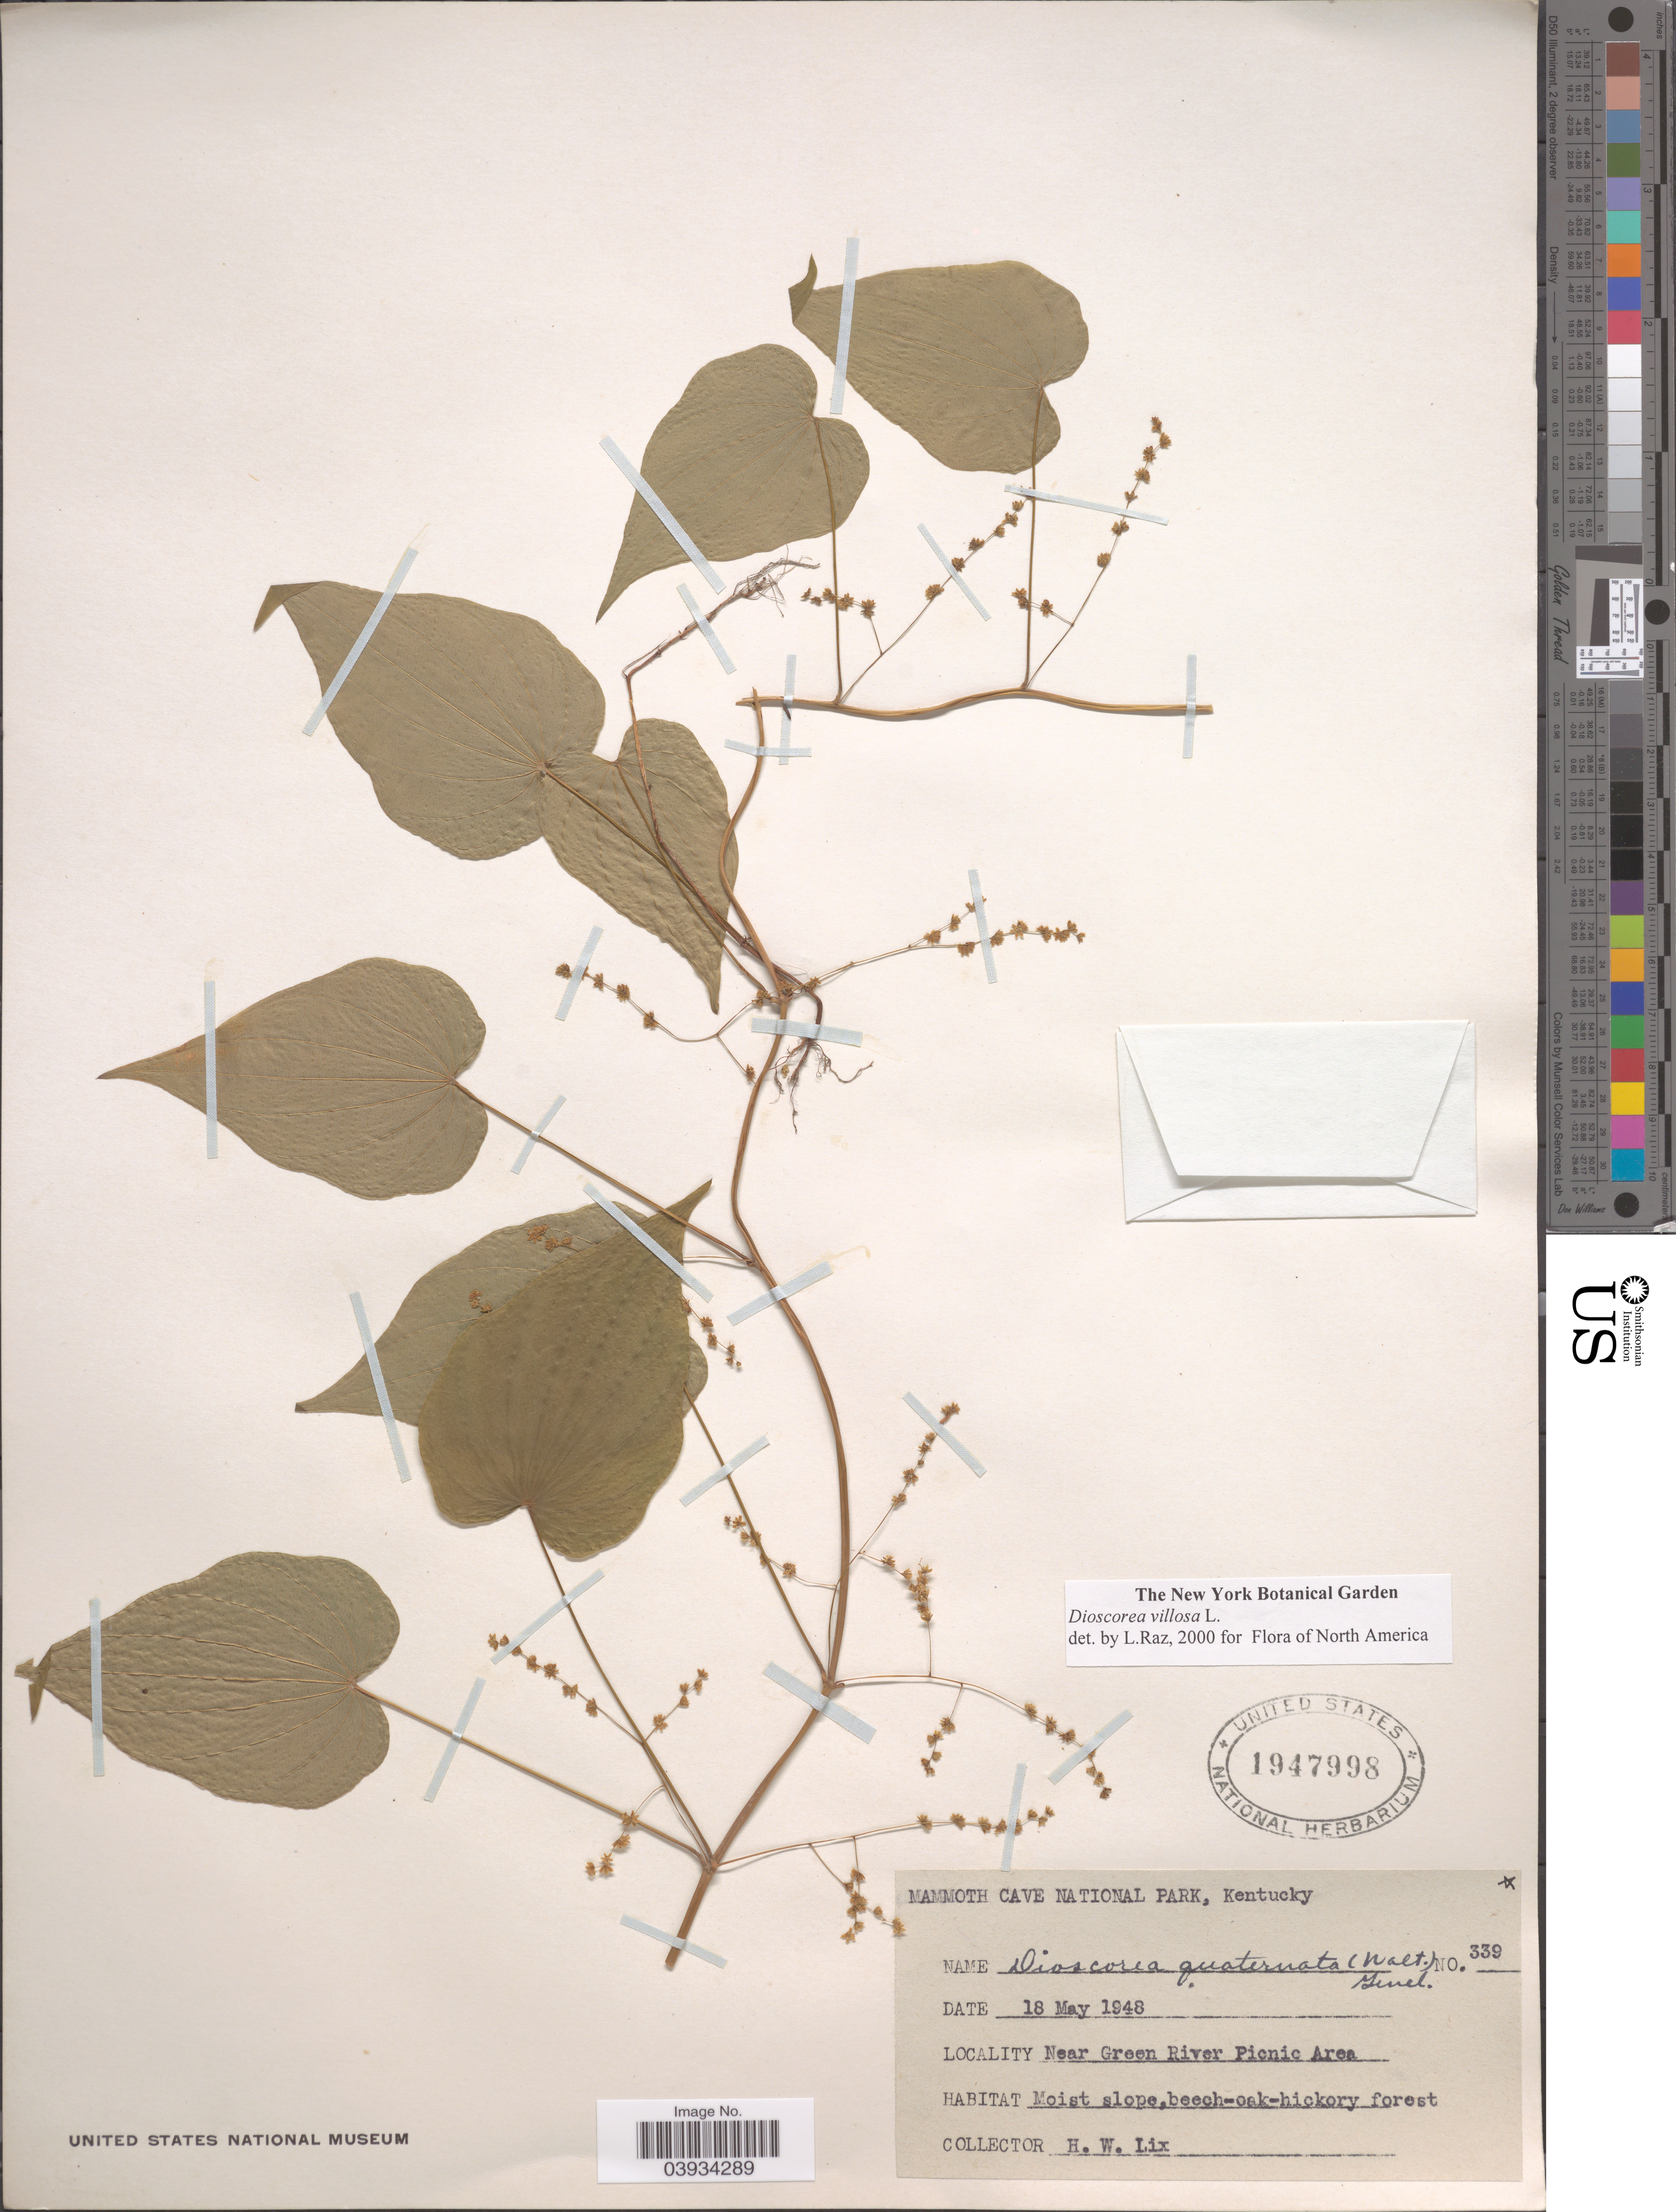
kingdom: Plantae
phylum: Tracheophyta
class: Liliopsida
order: Dioscoreales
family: Dioscoreaceae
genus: Dioscorea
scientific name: Dioscorea villosa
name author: L.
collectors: H. W. Lix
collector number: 339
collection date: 1948-05-18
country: United States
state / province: Kentucky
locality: Mammoth Cave National Park. Near Green River Picnic Area.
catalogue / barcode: US 1947998